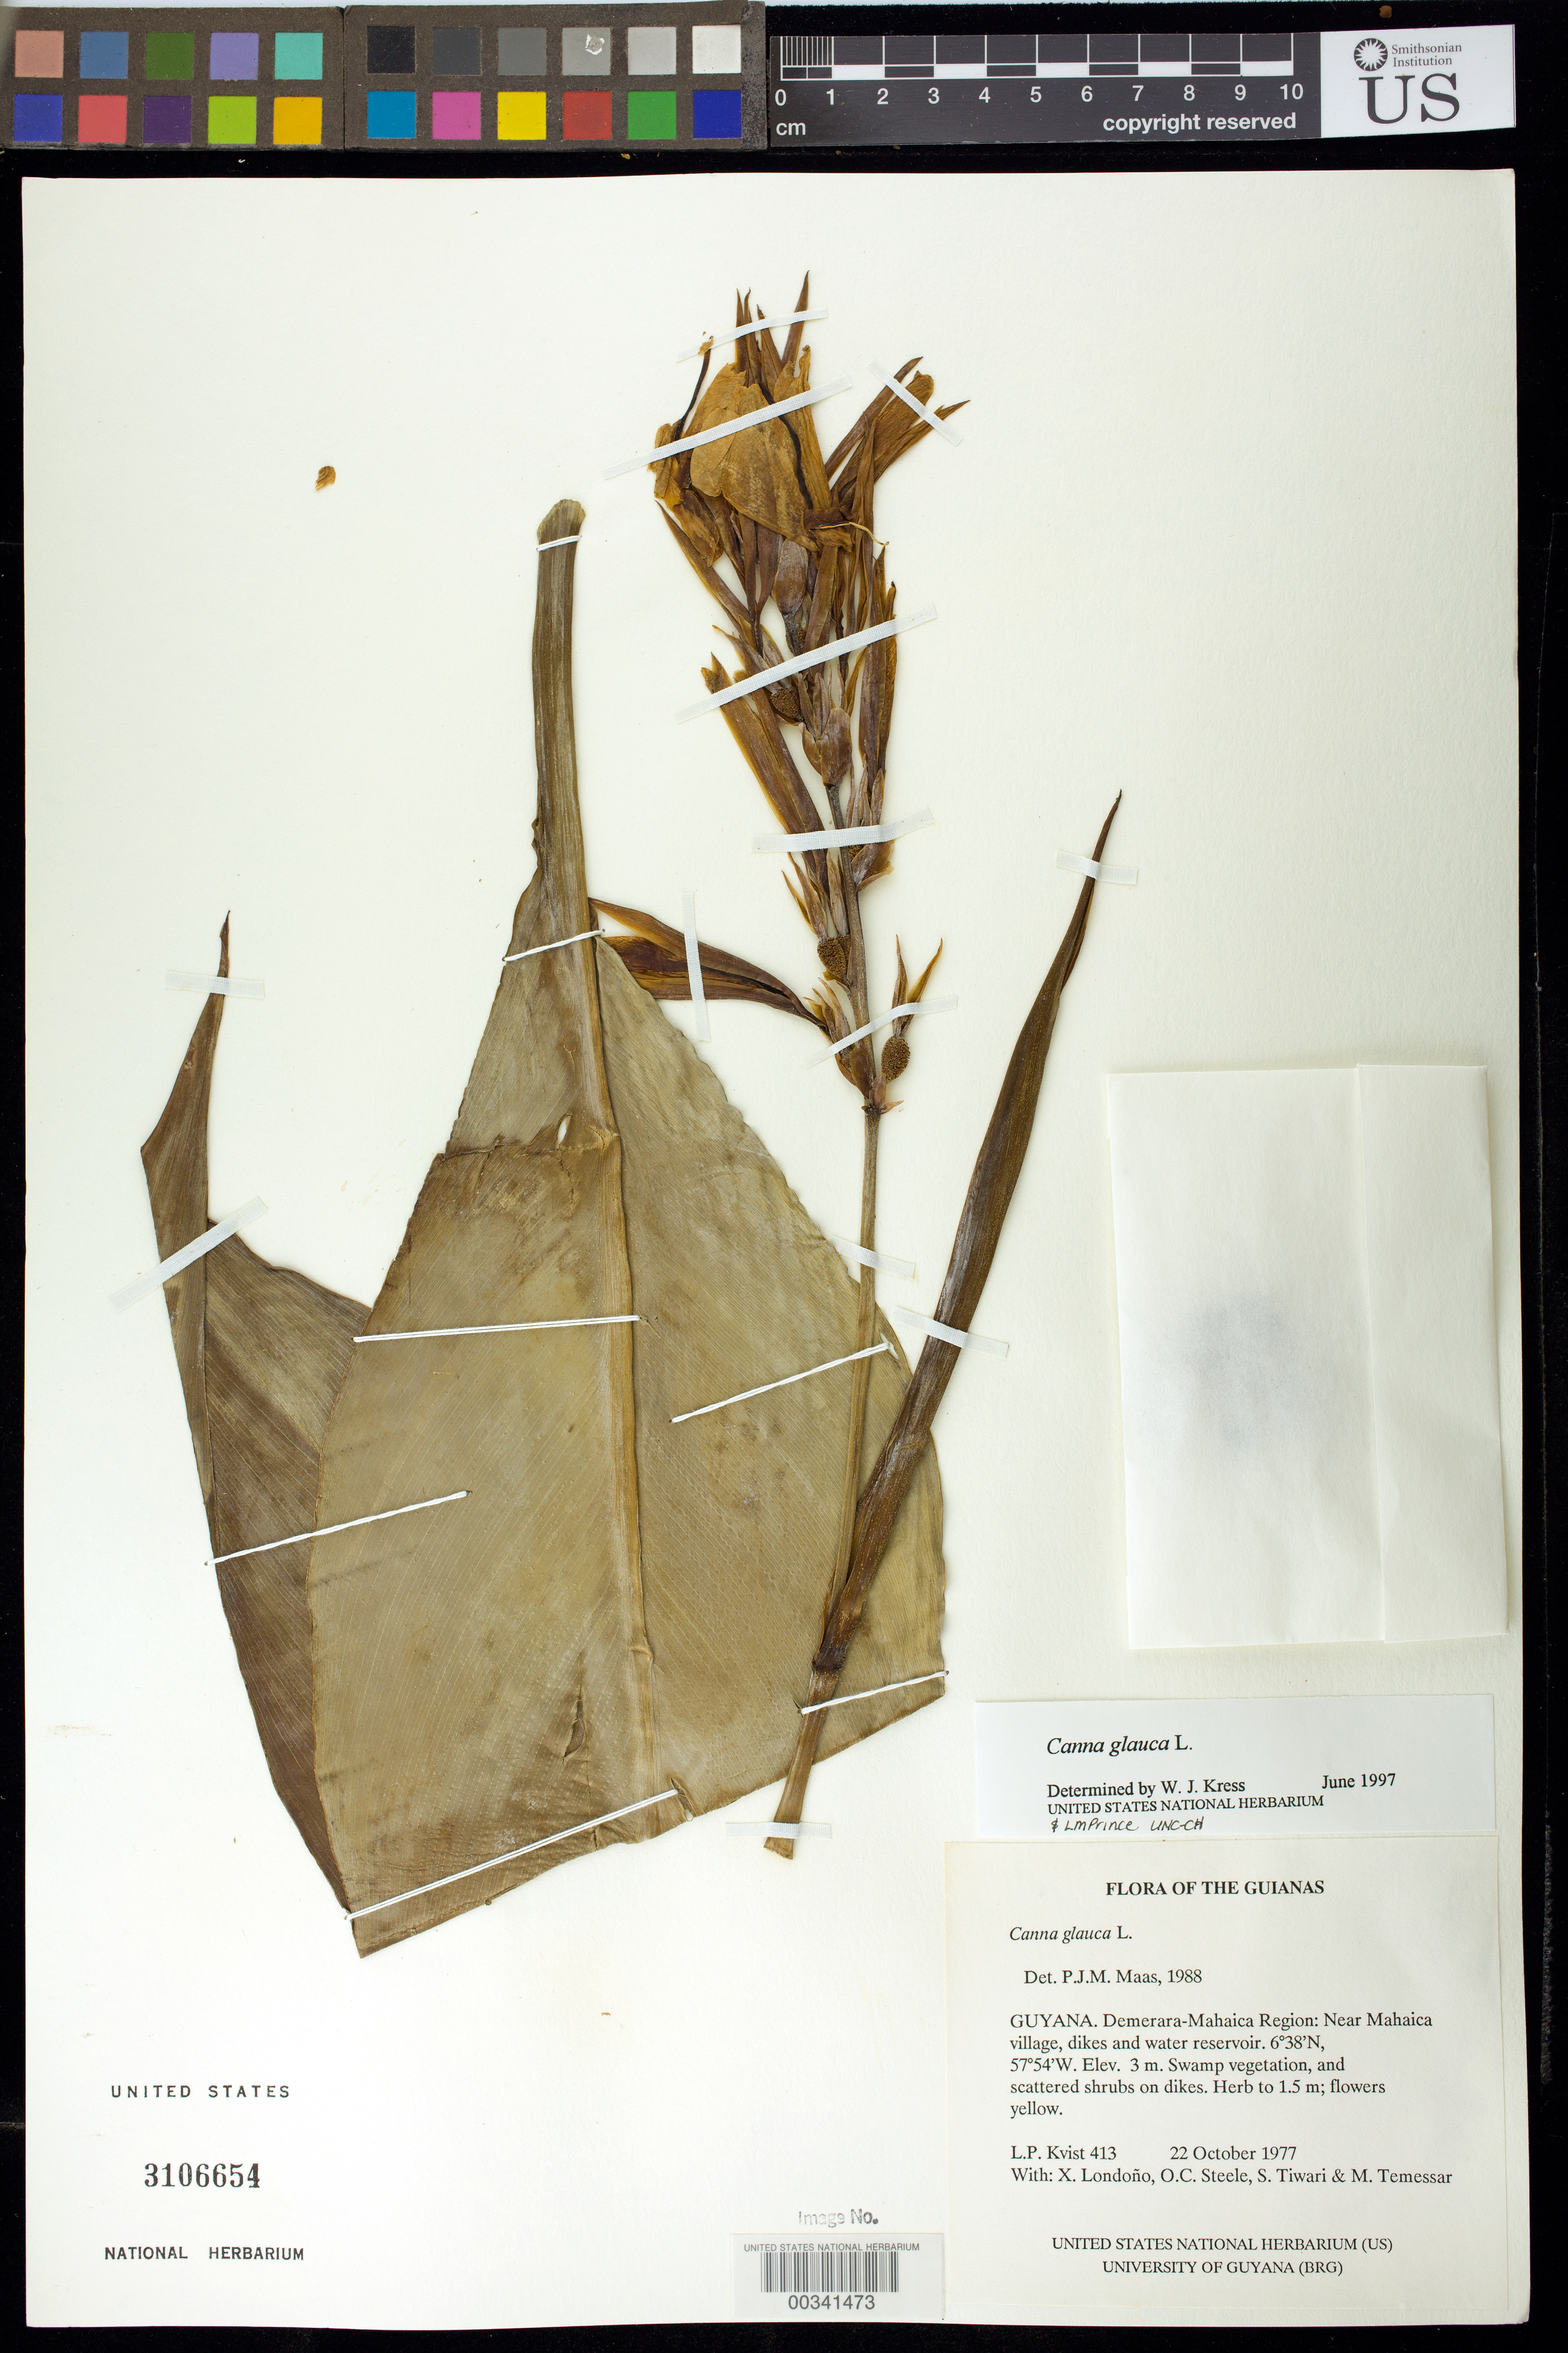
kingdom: Plantae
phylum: Tracheophyta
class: Liliopsida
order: Zingiberales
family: Cannaceae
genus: Canna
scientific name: Canna glauca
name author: L.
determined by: Kress, W. J., (US), Smithsonian Institution - National Museum of Natural History (UNITED STATES)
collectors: L. P. Kvist, X. Londoño, O. C. Steele, S. Tiwari & M. Temessar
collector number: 413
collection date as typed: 22 Oct 1987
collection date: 1987-10-22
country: Guyana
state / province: Demerara-Mahaica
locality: Near mahaica village, dikes and water reservoir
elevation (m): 3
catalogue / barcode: US 3106654